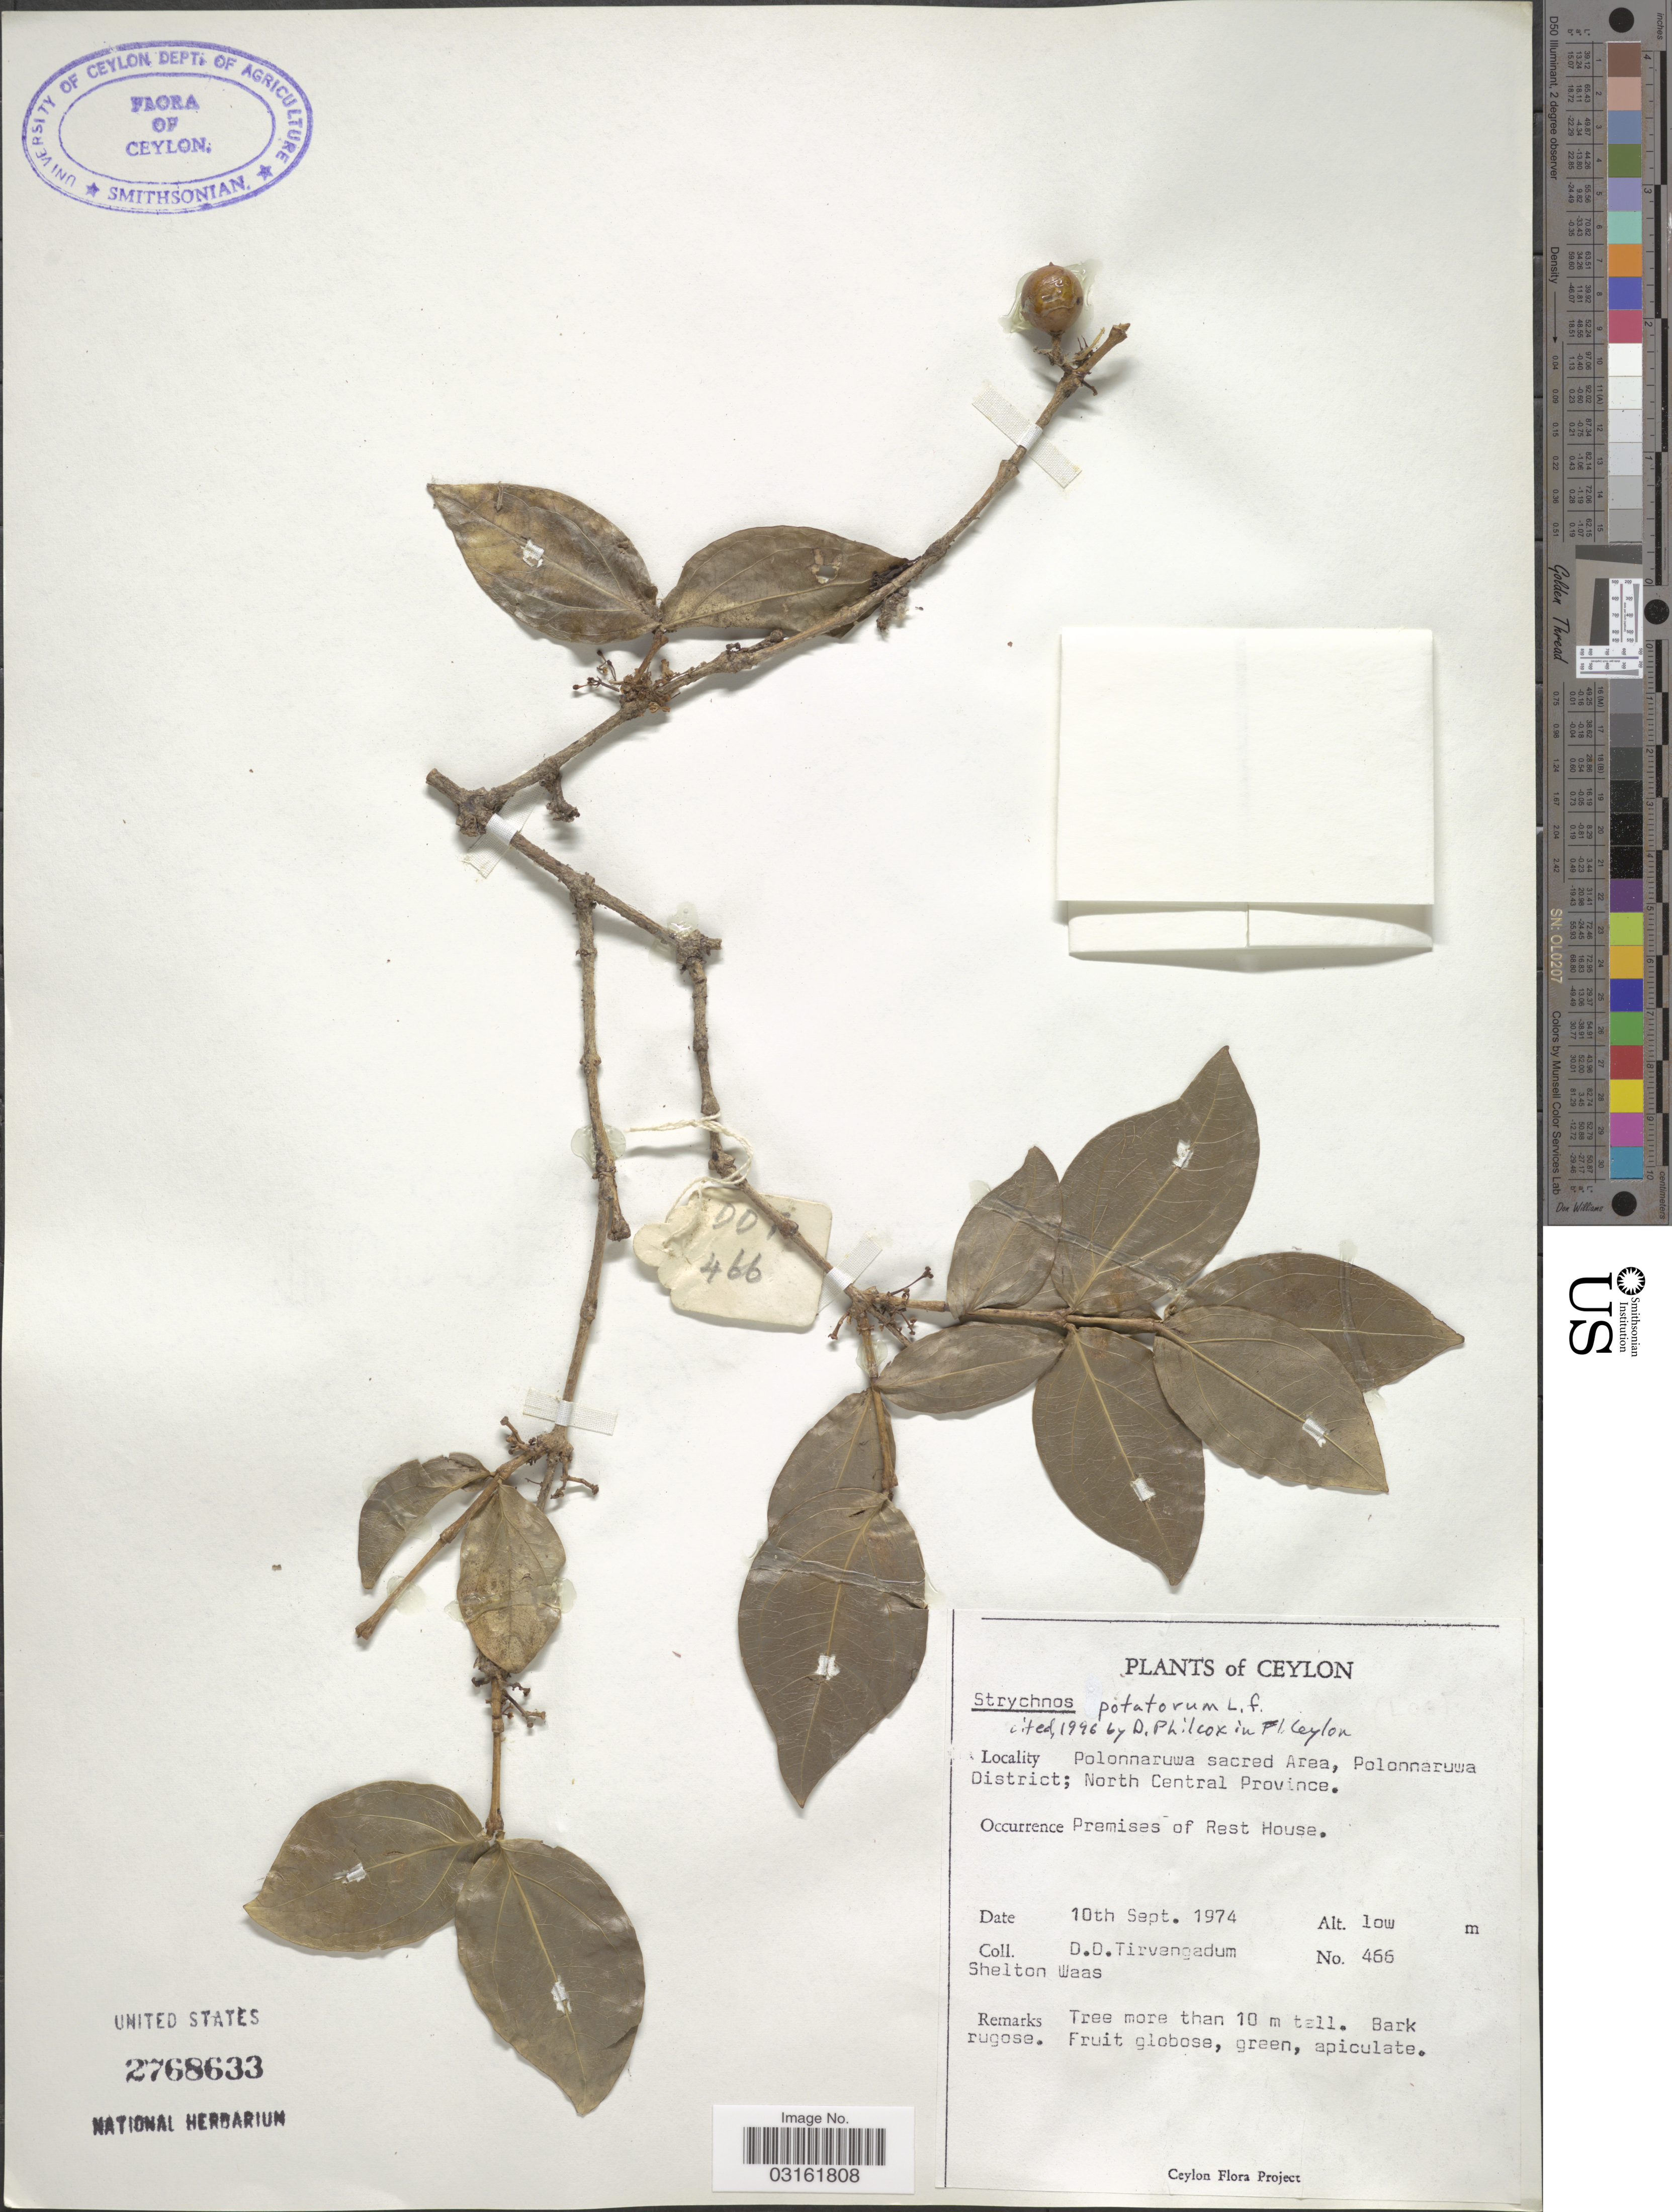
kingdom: Plantae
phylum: Tracheophyta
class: Magnoliopsida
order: Gentianales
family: Loganiaceae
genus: Strychnos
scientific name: Strychnos potatorum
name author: L. f.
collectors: D. Tirvangadum & S. Waas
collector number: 466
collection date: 1974-09-10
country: Sri Lanka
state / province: North Central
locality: Ceylon. Polonnaruwa sacred Area, Polonnaruwa District. Premises of Rest House.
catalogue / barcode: US 2768633